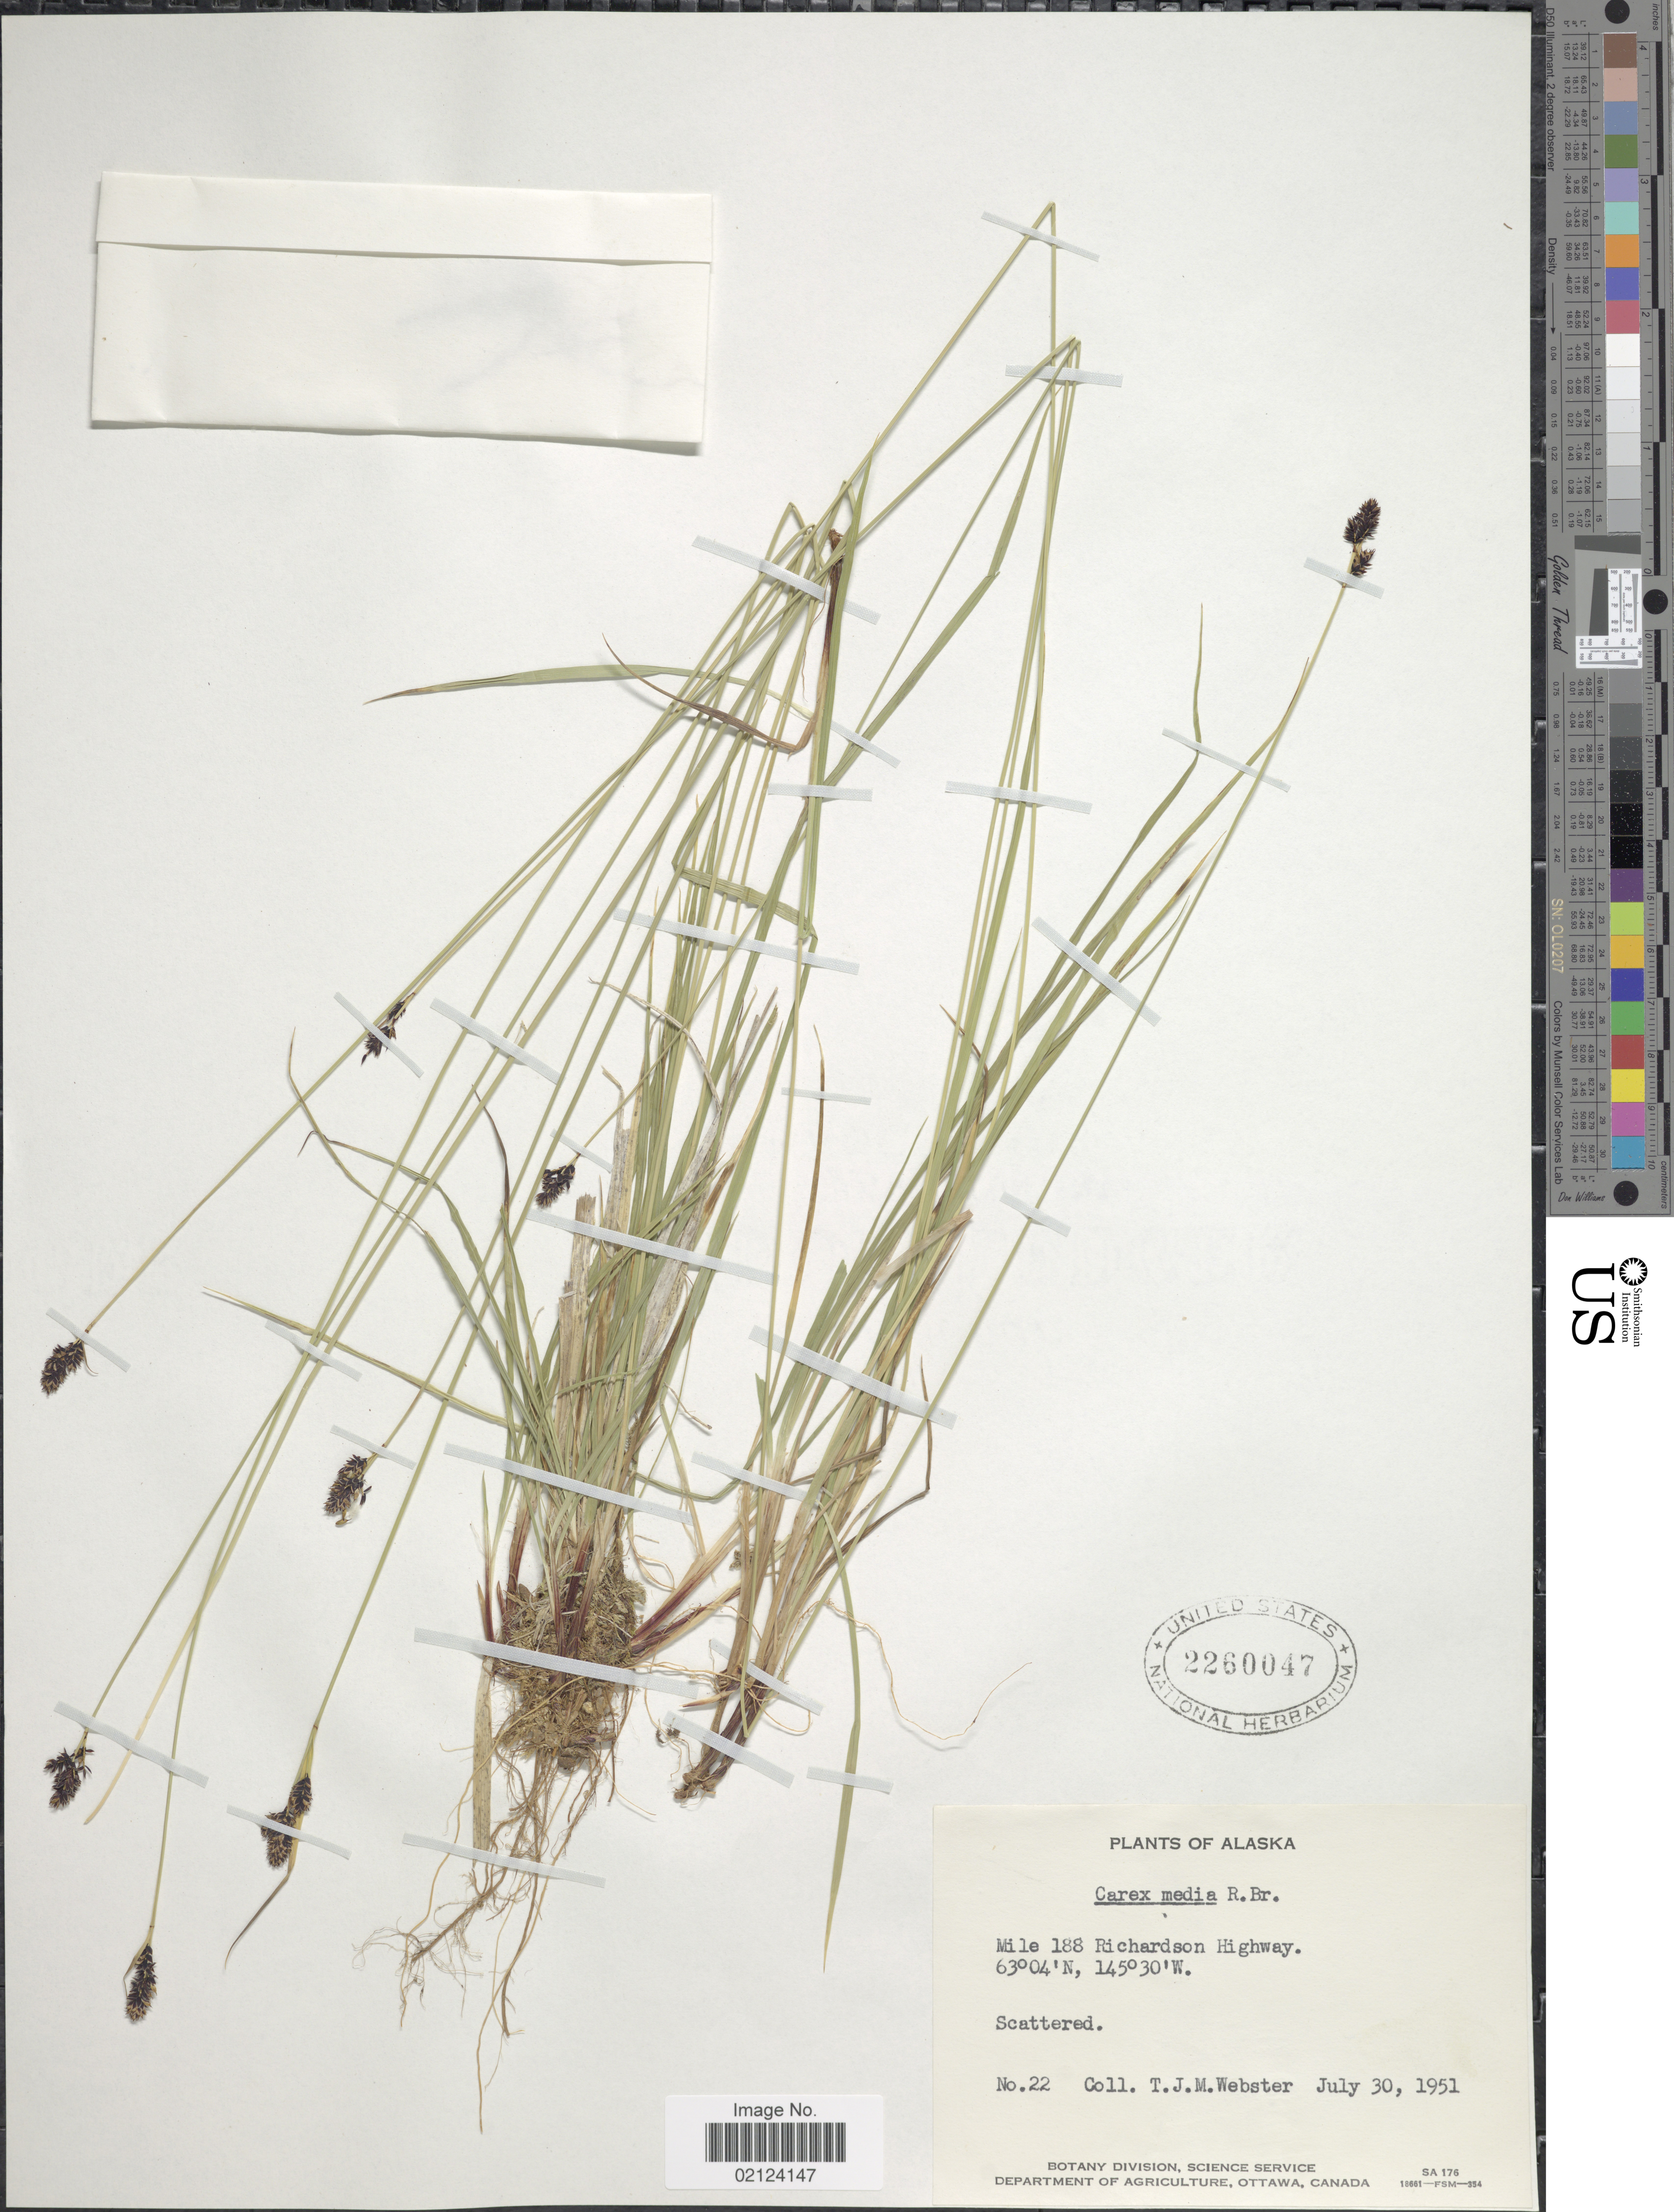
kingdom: Plantae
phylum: Tracheophyta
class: Liliopsida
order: Poales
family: Cyperaceae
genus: Carex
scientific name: Carex media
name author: R. Br.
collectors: T. J. Webster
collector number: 22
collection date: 1951-07-30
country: United States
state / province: Alaska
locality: Mile 188 Richardson Highway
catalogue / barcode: US 2260047